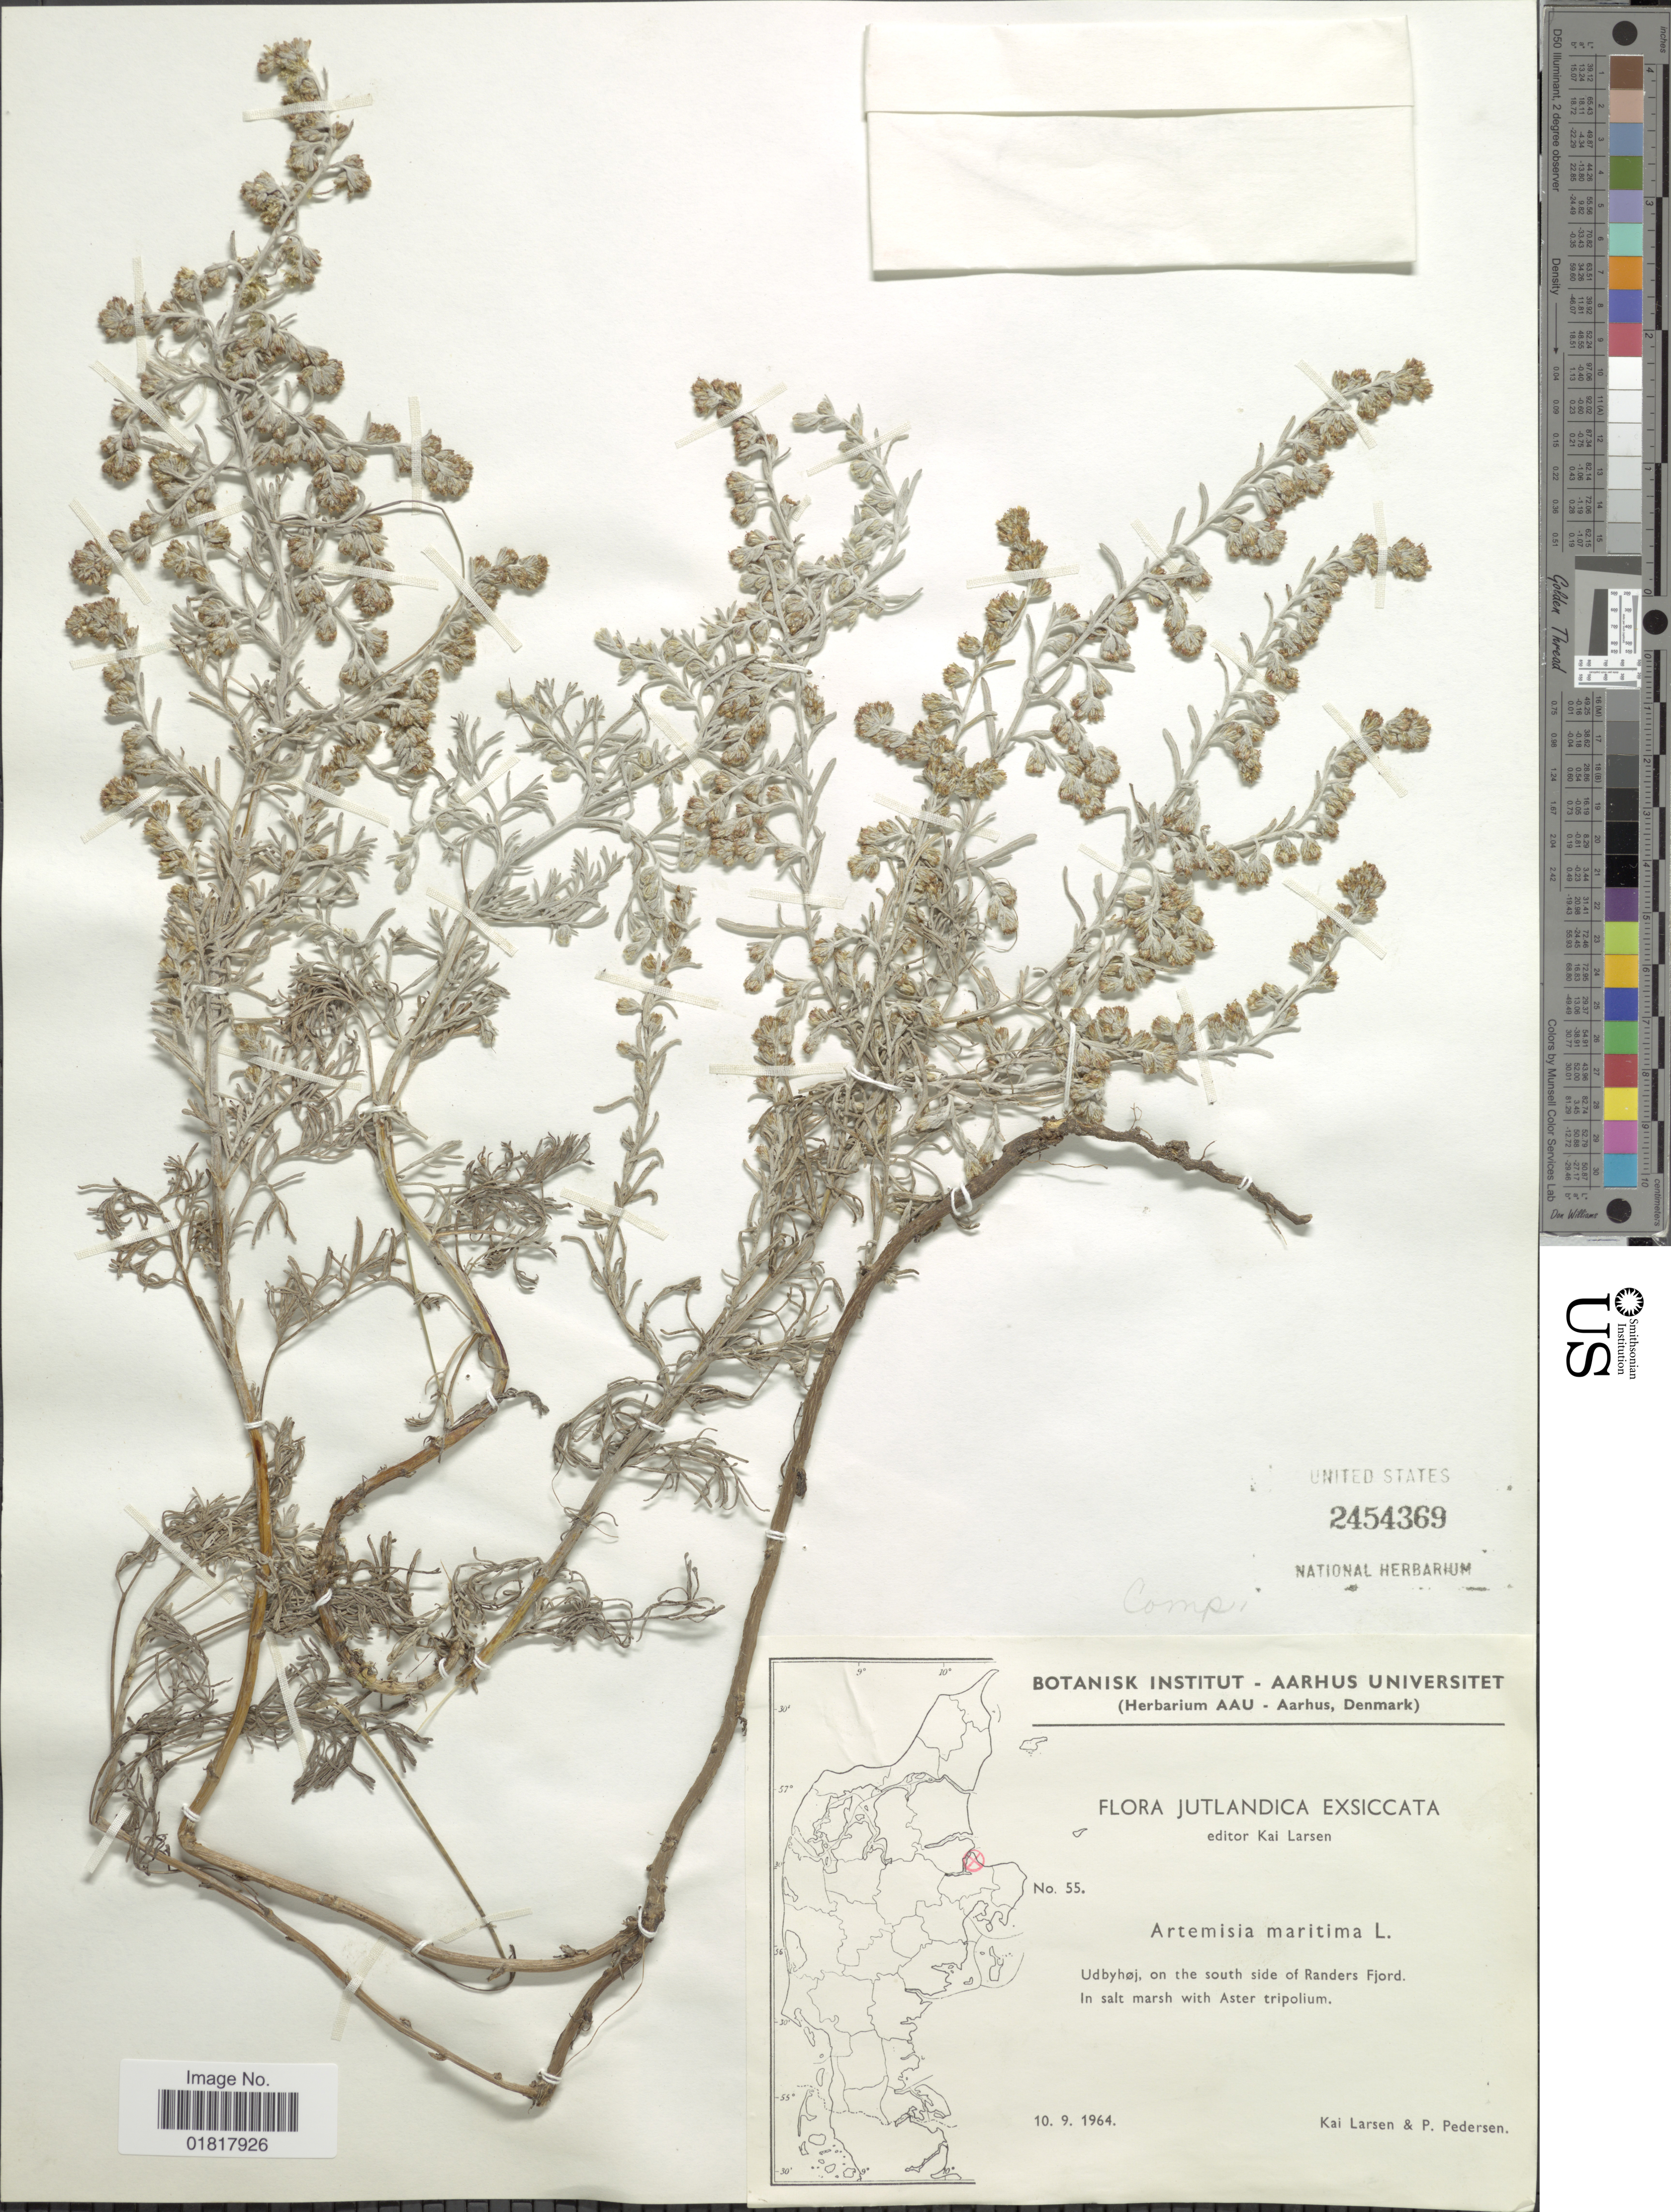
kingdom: Plantae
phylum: Tracheophyta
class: Magnoliopsida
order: Asterales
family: Asteraceae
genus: Artemisia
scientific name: Artemisia maritima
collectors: K. Larsen & P. Pedersen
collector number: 55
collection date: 1964-09-10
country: Denmark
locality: Jutlandica Exsiccata, Udbyøj, on the south side of Randers Fjord, in salt marsh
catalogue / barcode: US 2454369